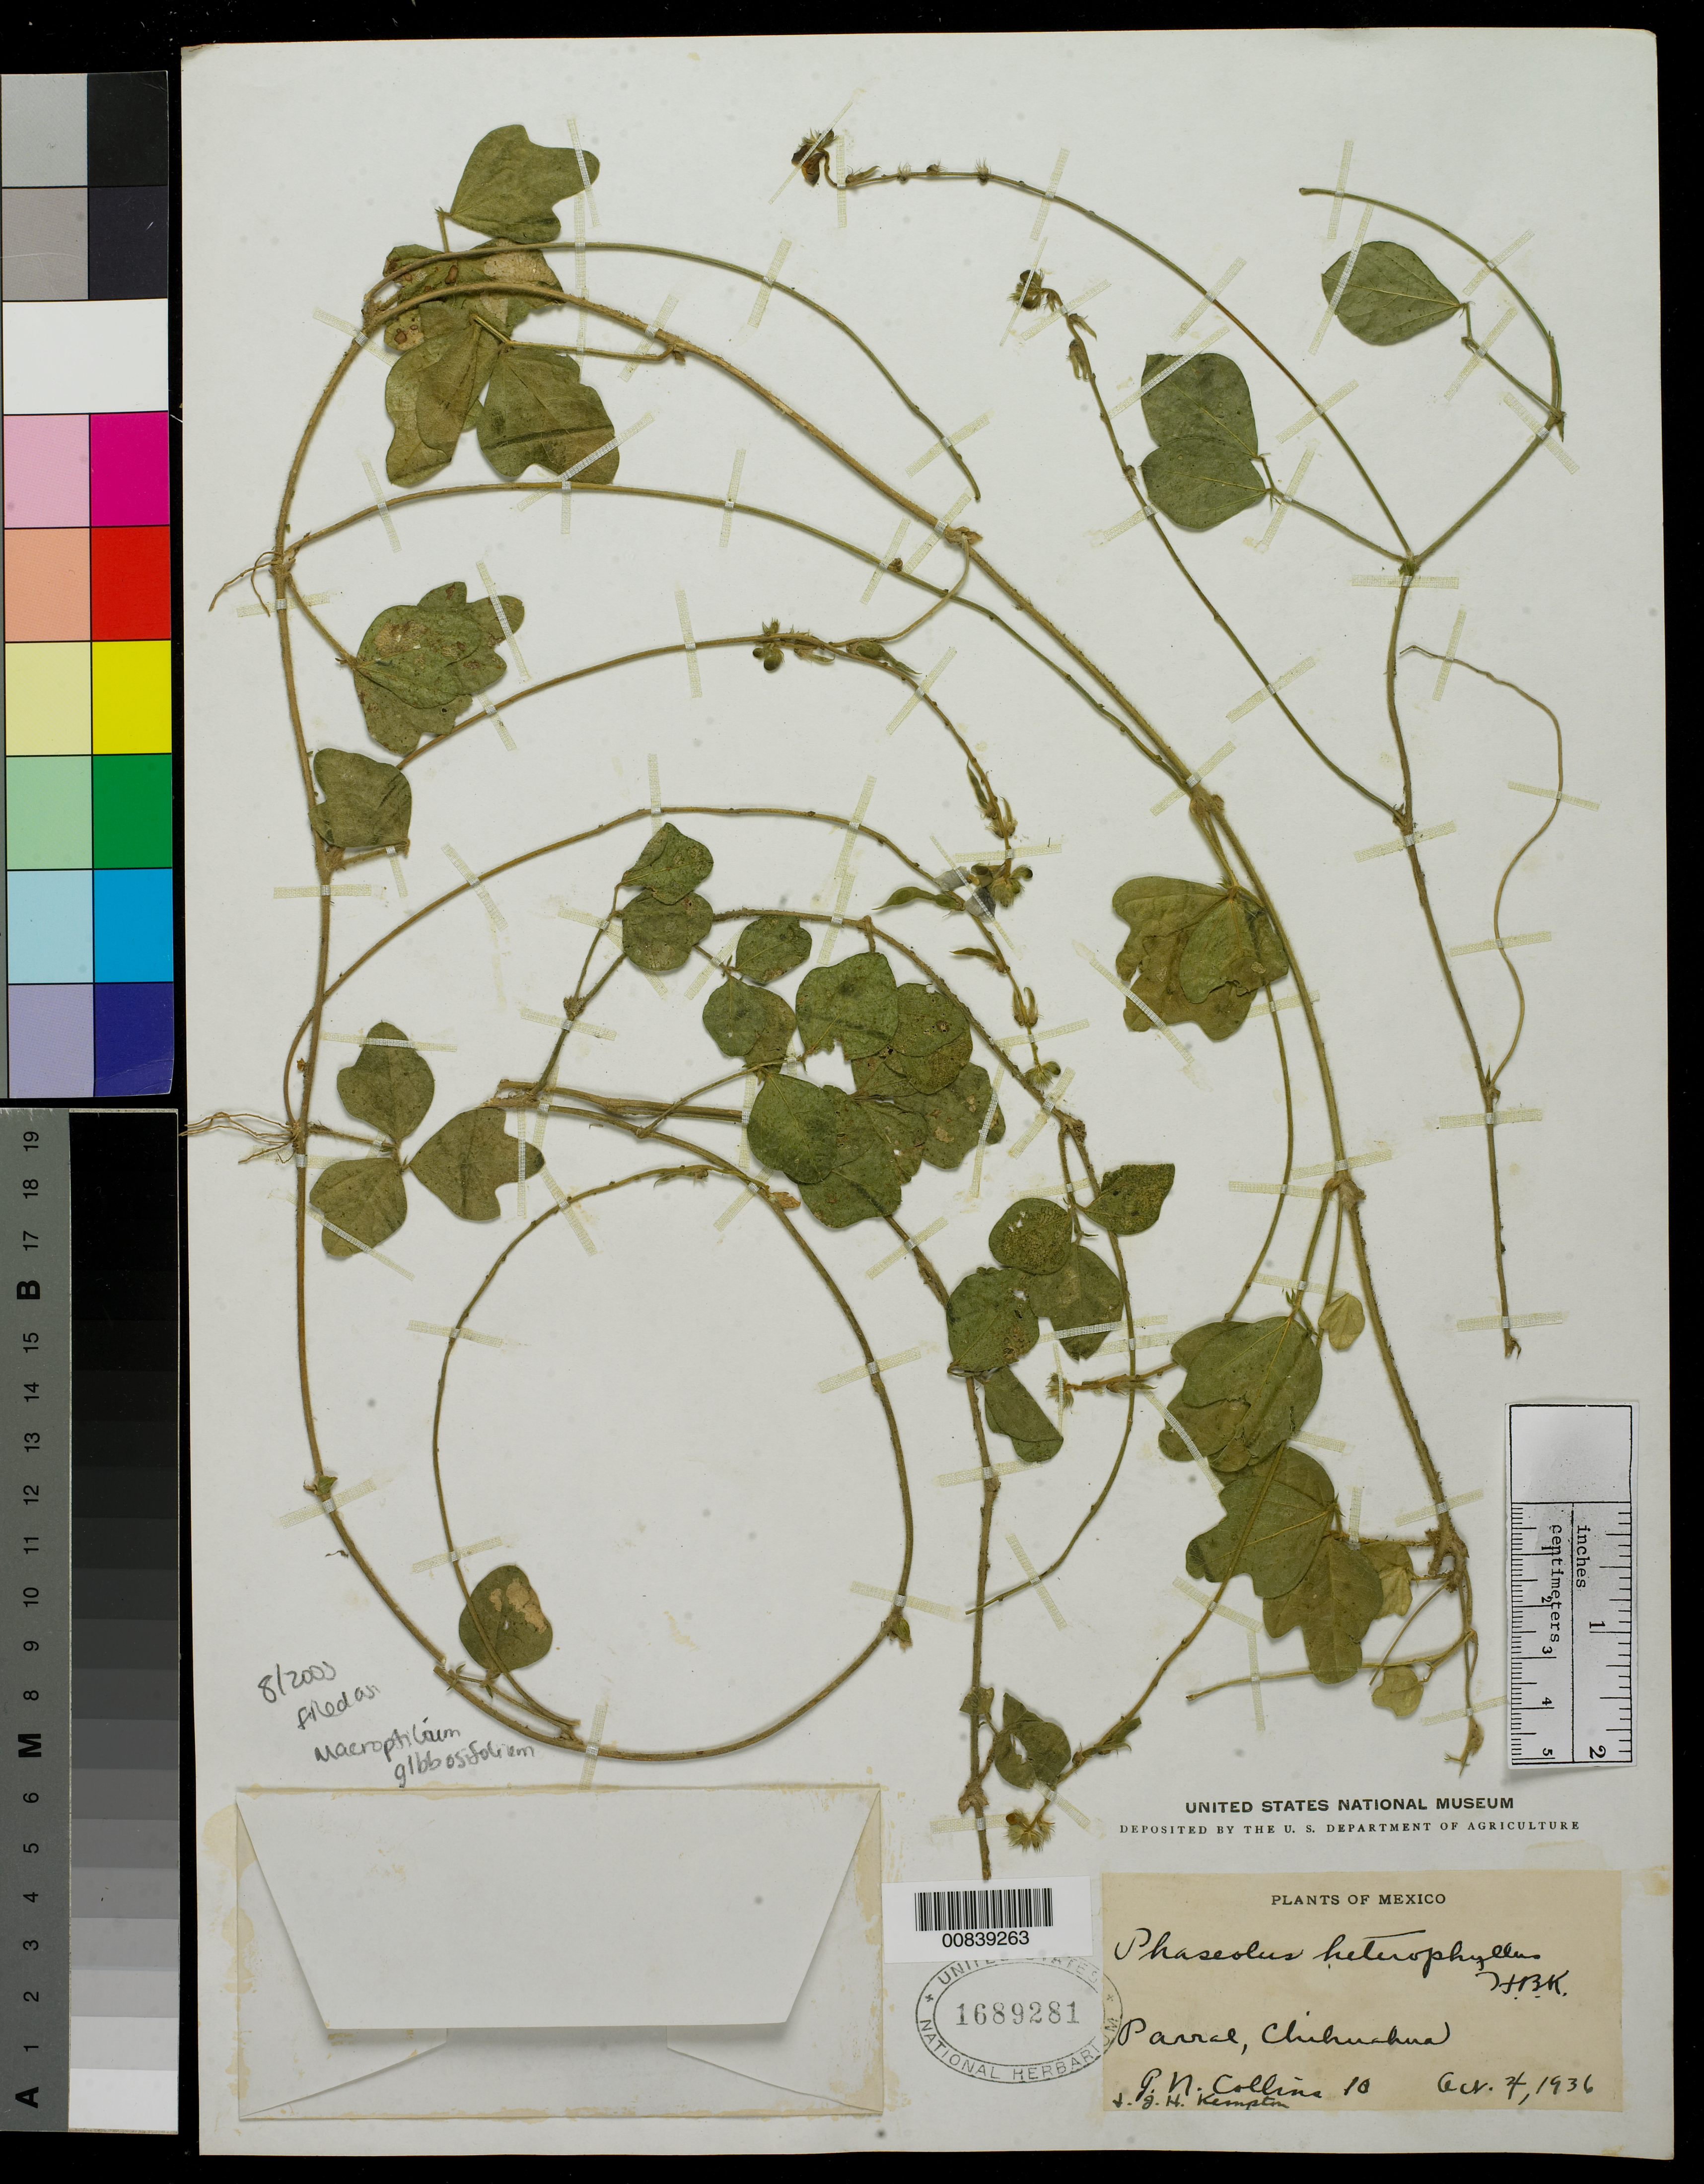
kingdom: Plantae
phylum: Tracheophyta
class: Magnoliopsida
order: Fabales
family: Fabaceae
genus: Macroptilium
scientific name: Macroptilium gibbosifolium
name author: (Ortega) A. Delgado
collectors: G. N. Collins & J. H. Kempton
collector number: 10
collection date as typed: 04 Oct 1936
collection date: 1936-10-04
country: Mexico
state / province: Chihuahua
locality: Parral, Chihuahua.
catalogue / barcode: US 1689281